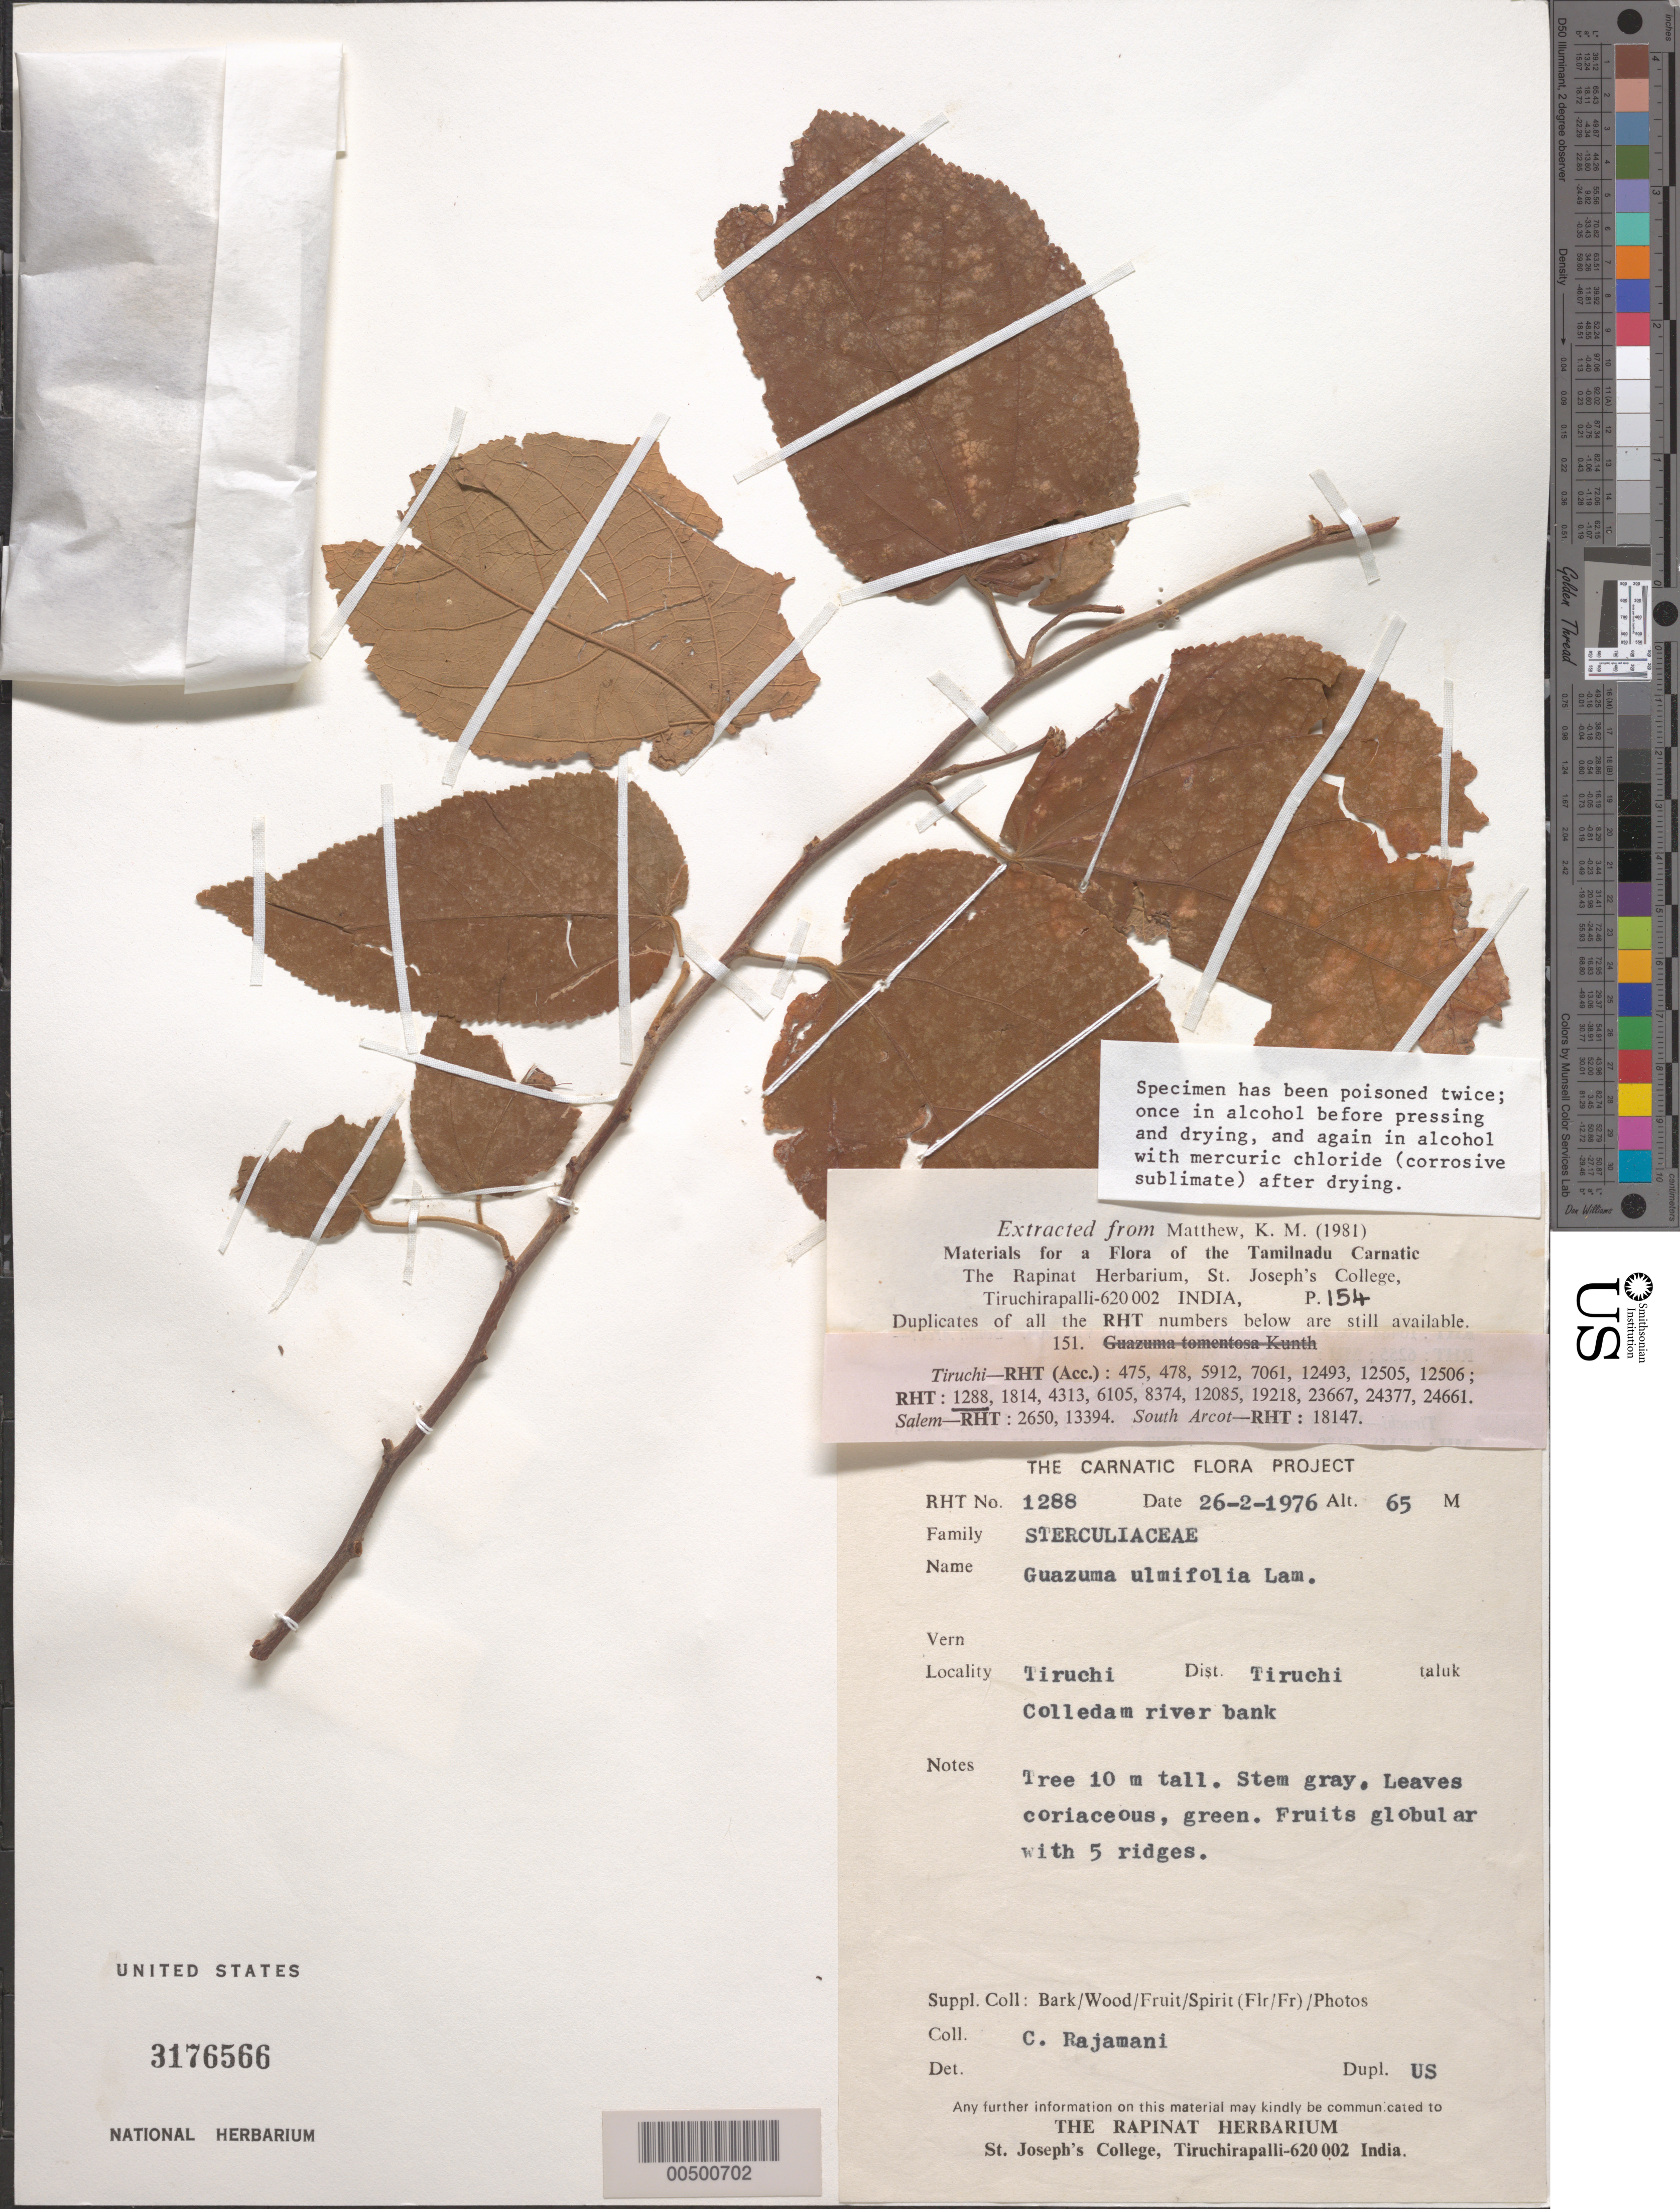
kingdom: Plantae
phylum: Tracheophyta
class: Magnoliopsida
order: Malvales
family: Malvaceae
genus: Guazuma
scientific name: Guazuma ulmifolia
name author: Lam.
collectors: C. Rajamani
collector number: RHT 1288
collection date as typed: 26 Feb 1976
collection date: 1976-02-26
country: India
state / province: Tamil Nadu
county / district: Tiruchi ?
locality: Tiruchi, Colledam River bank. [Tiruchi District = Tiruchchirappalli District?]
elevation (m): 65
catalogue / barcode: US 3176566